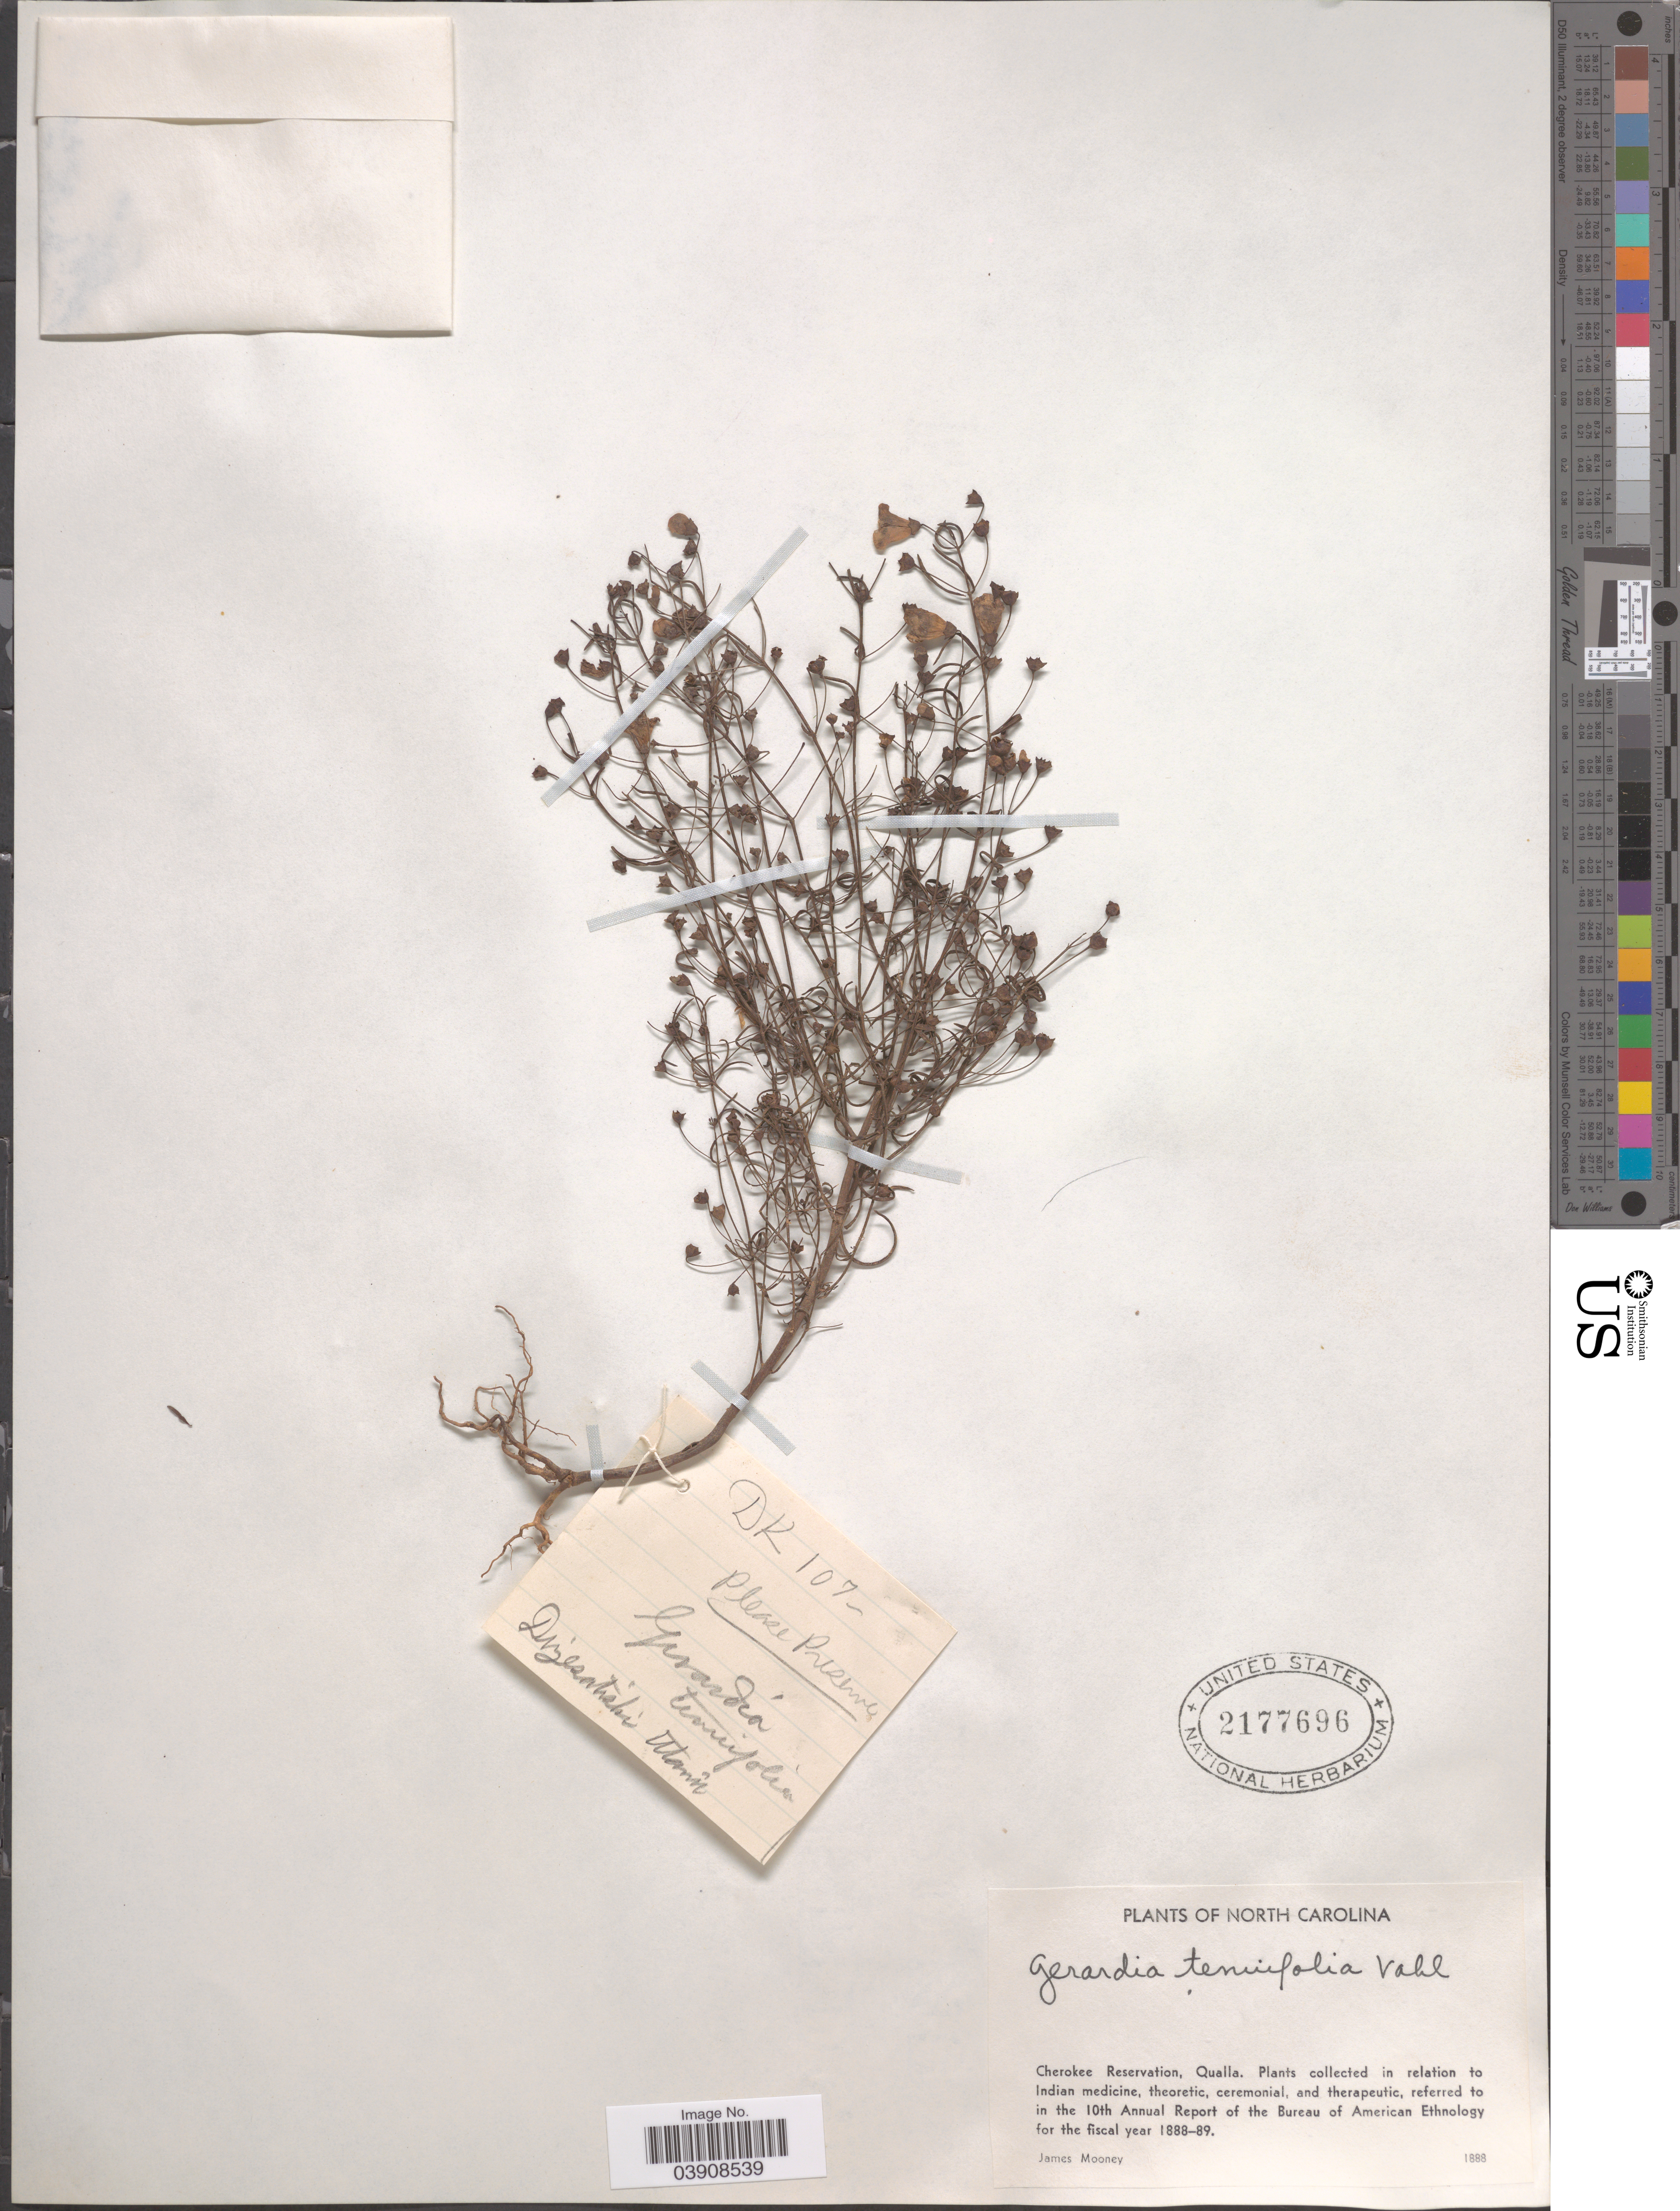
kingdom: Plantae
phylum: Tracheophyta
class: Magnoliopsida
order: Lamiales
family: Orobanchaceae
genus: Agalinis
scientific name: Agalinis tenuifolia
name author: (Vahl) Raf.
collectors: J. Mooney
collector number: DK107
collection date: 1888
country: United States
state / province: North Carolina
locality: Cherokee Reservation, Qualla. Please Preserve.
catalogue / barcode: US 2177696